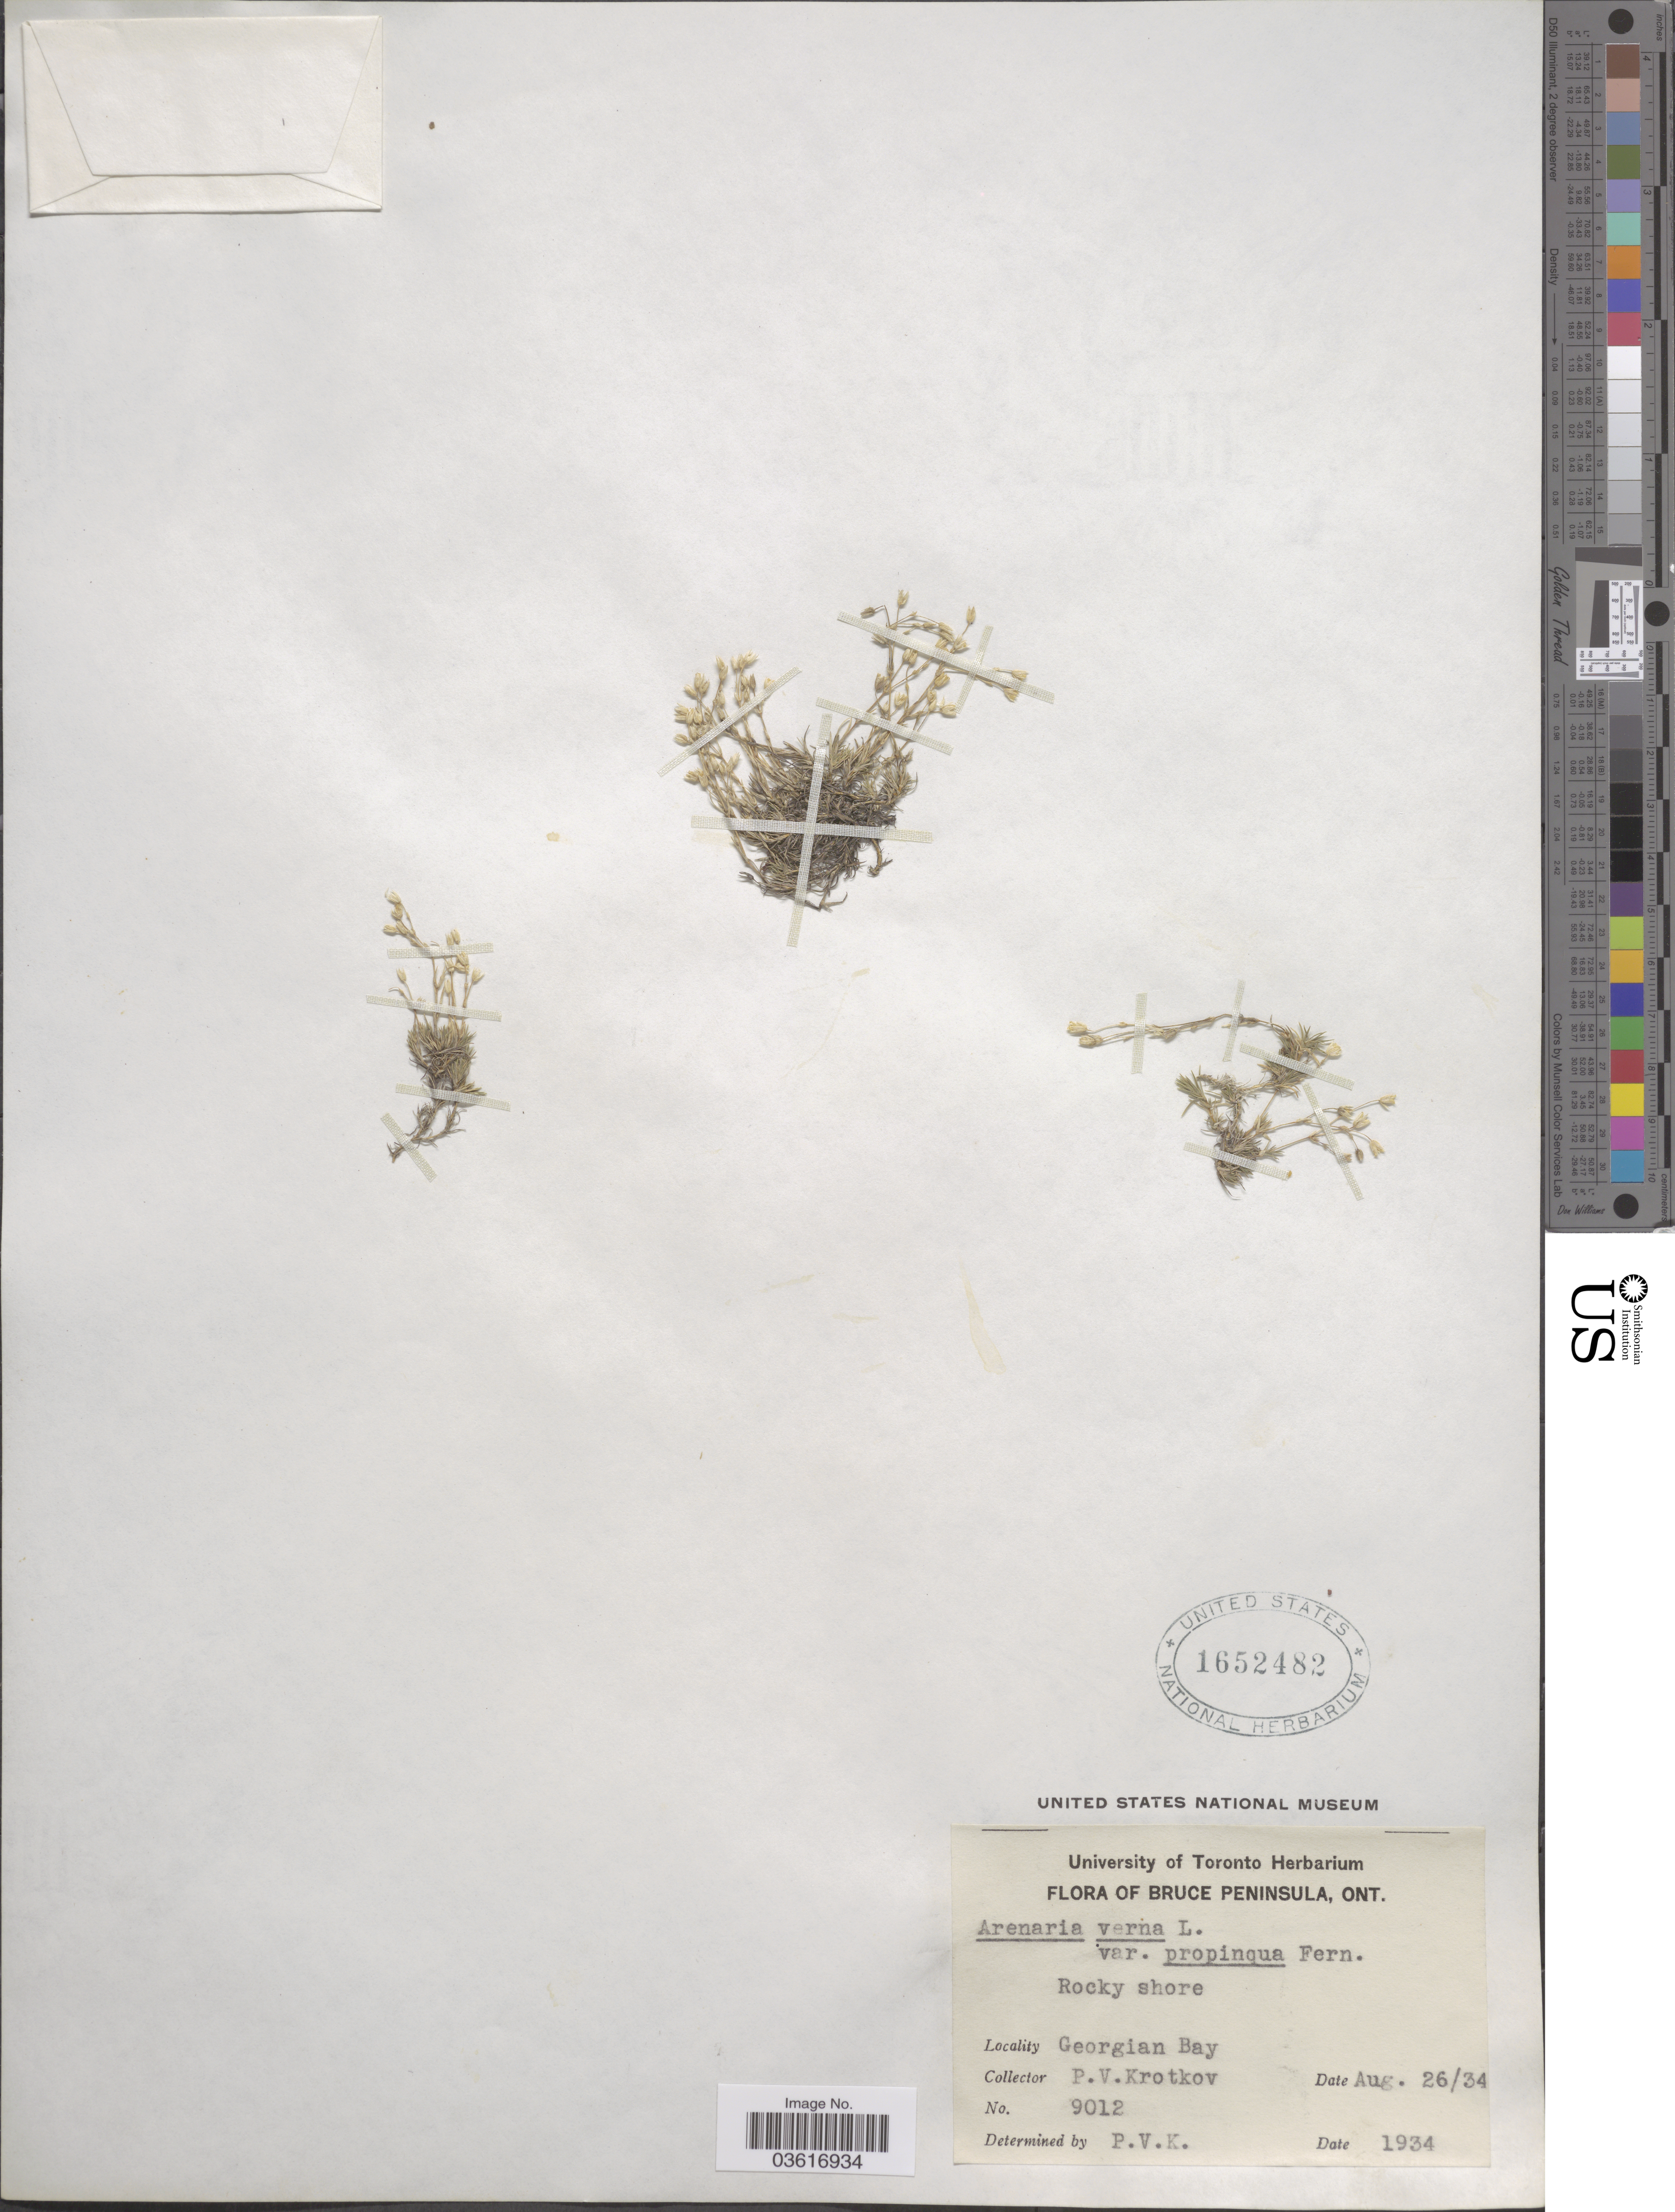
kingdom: Plantae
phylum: Tracheophyta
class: Magnoliopsida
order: Caryophyllales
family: Caryophyllaceae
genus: Minuartia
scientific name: Minuartia verna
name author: (L.) Hiern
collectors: P. V. Krotkov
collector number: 9012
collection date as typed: Transcribed d/m/y: 26/8/34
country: Canada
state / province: Ontario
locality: Bruce Peninsula. Georgian Bay.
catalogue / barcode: US 1652482